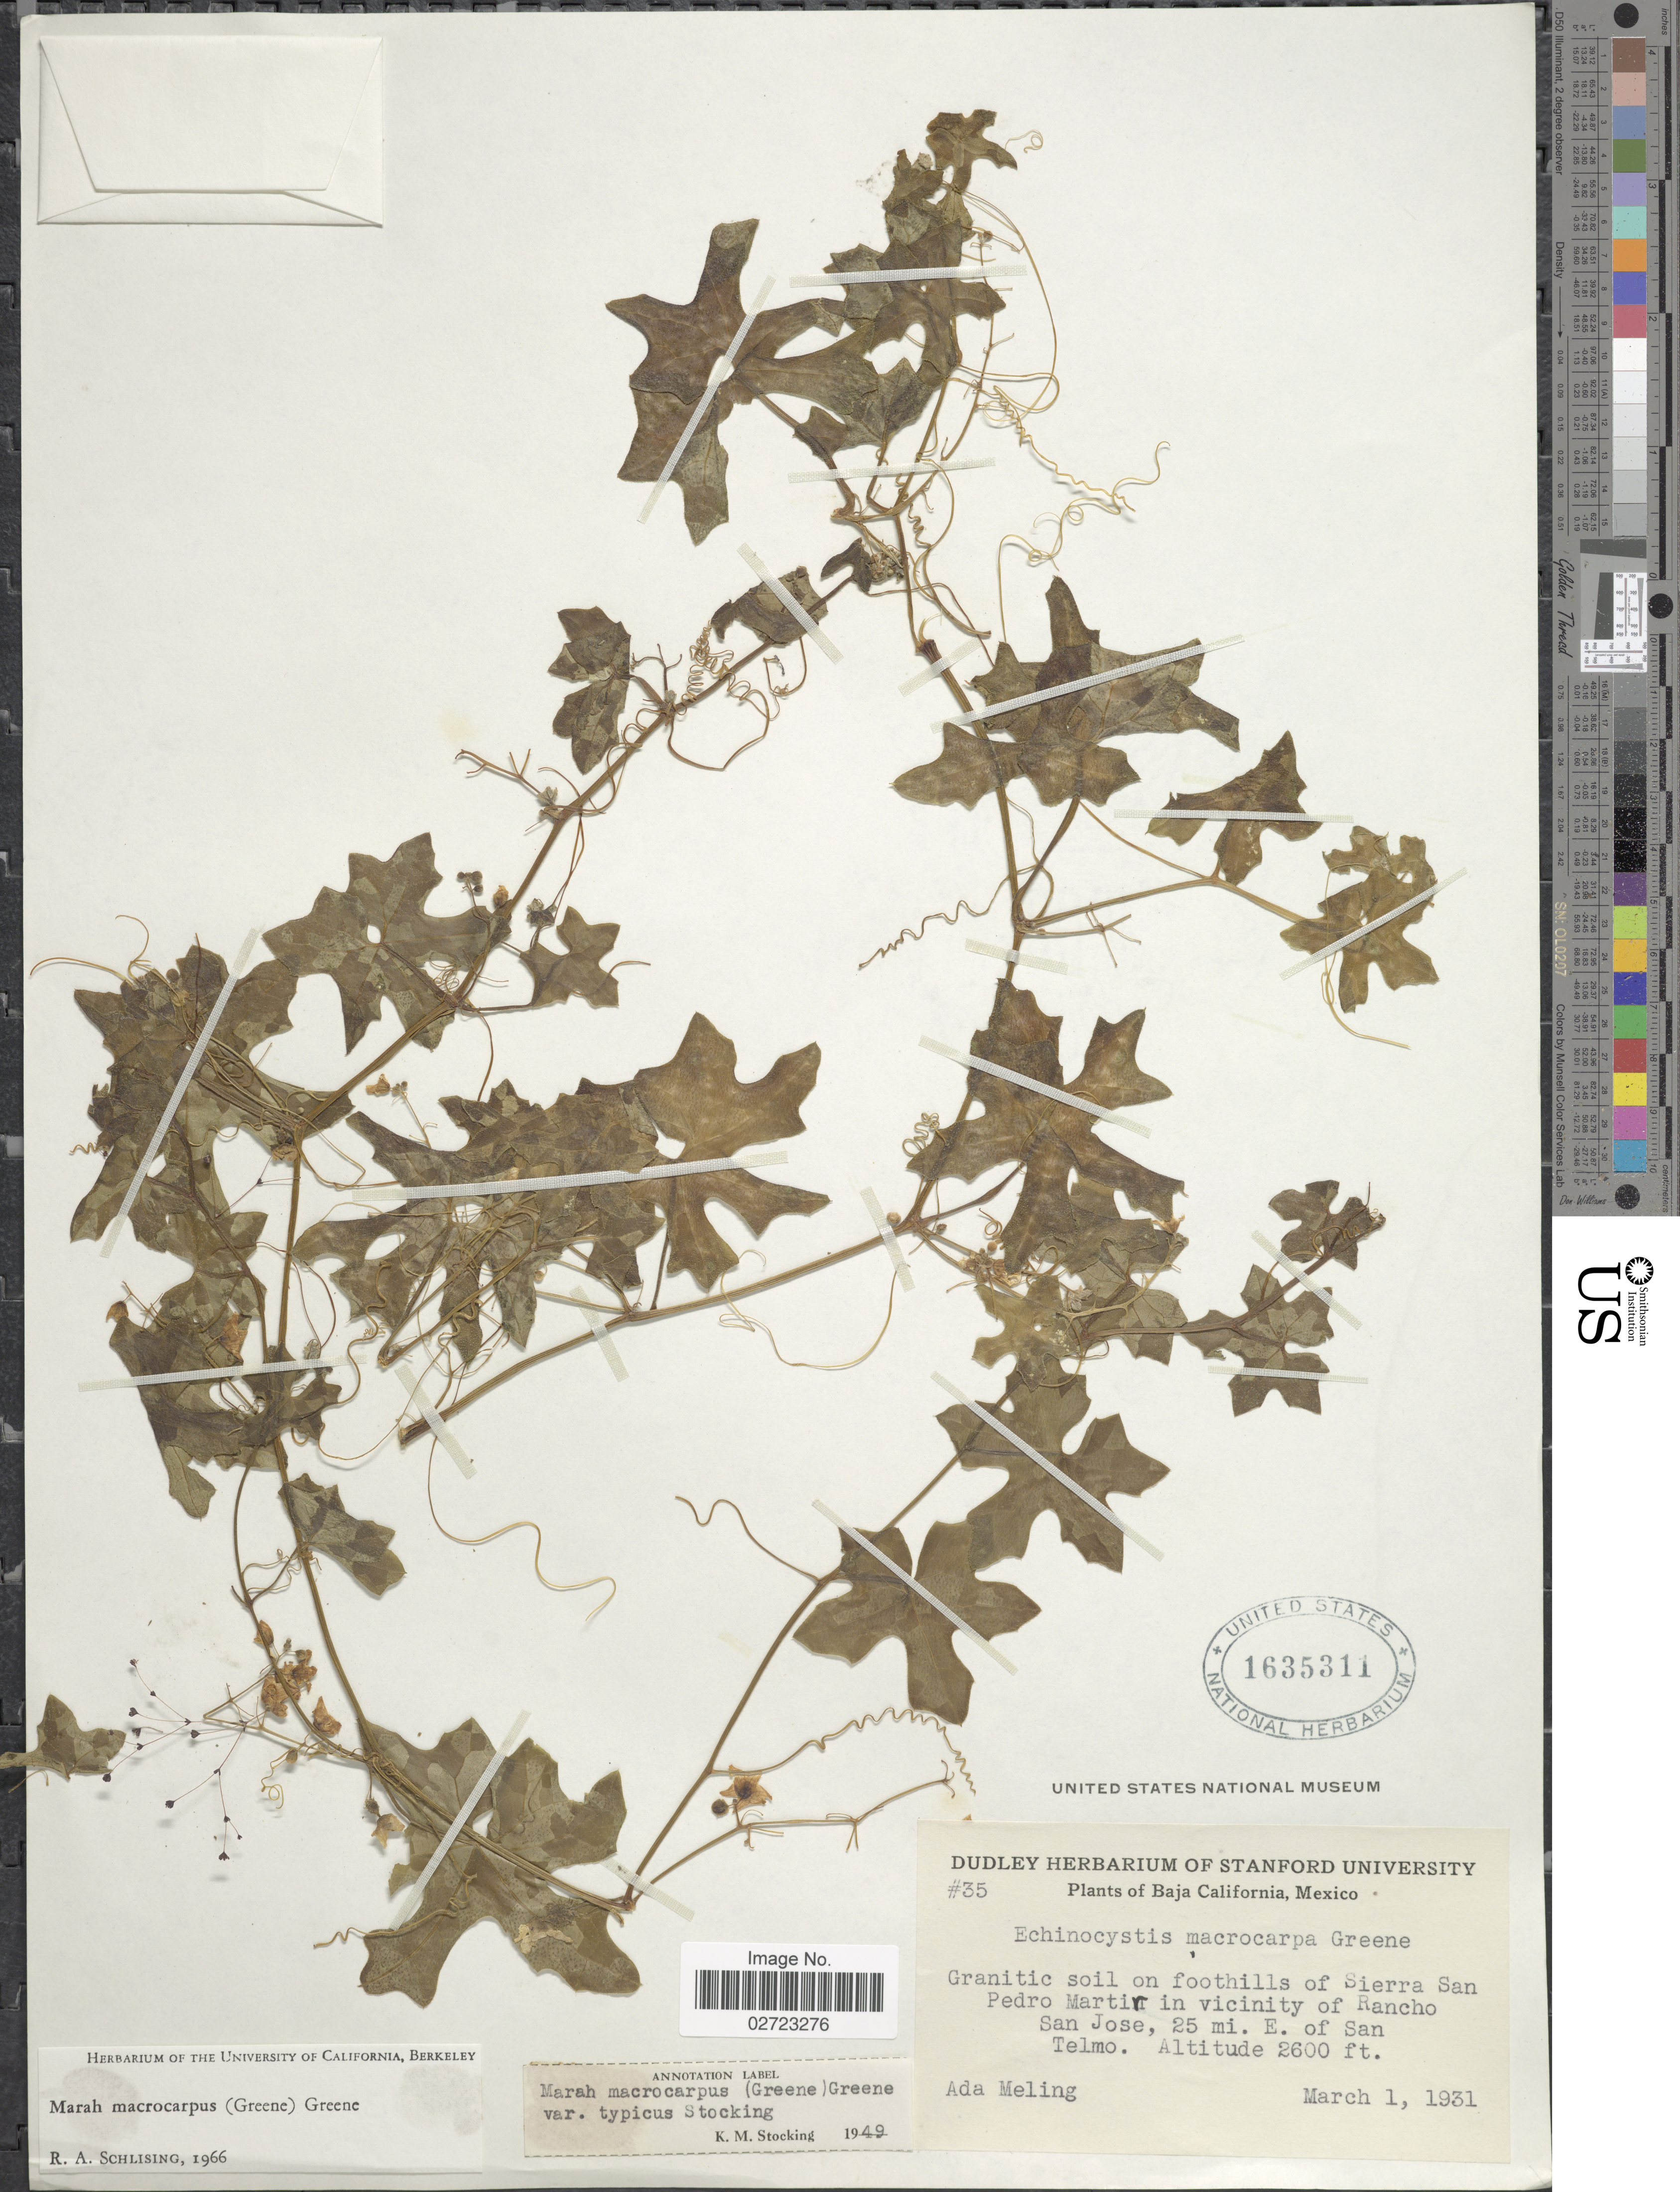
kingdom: Plantae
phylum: Tracheophyta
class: Magnoliopsida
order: Cucurbitales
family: Cucurbitaceae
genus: Marah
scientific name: Marah macrocarpa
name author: (Greene) Greene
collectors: A. Meling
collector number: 35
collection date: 1931-03-01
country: Mexico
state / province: Baja California Norte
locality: Granitic soil on foothills of Sierra San Pedro Martir in vicinity of Rancho San Jose, 25 mi. E. of San Telmo.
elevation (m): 792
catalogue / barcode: US 1635311